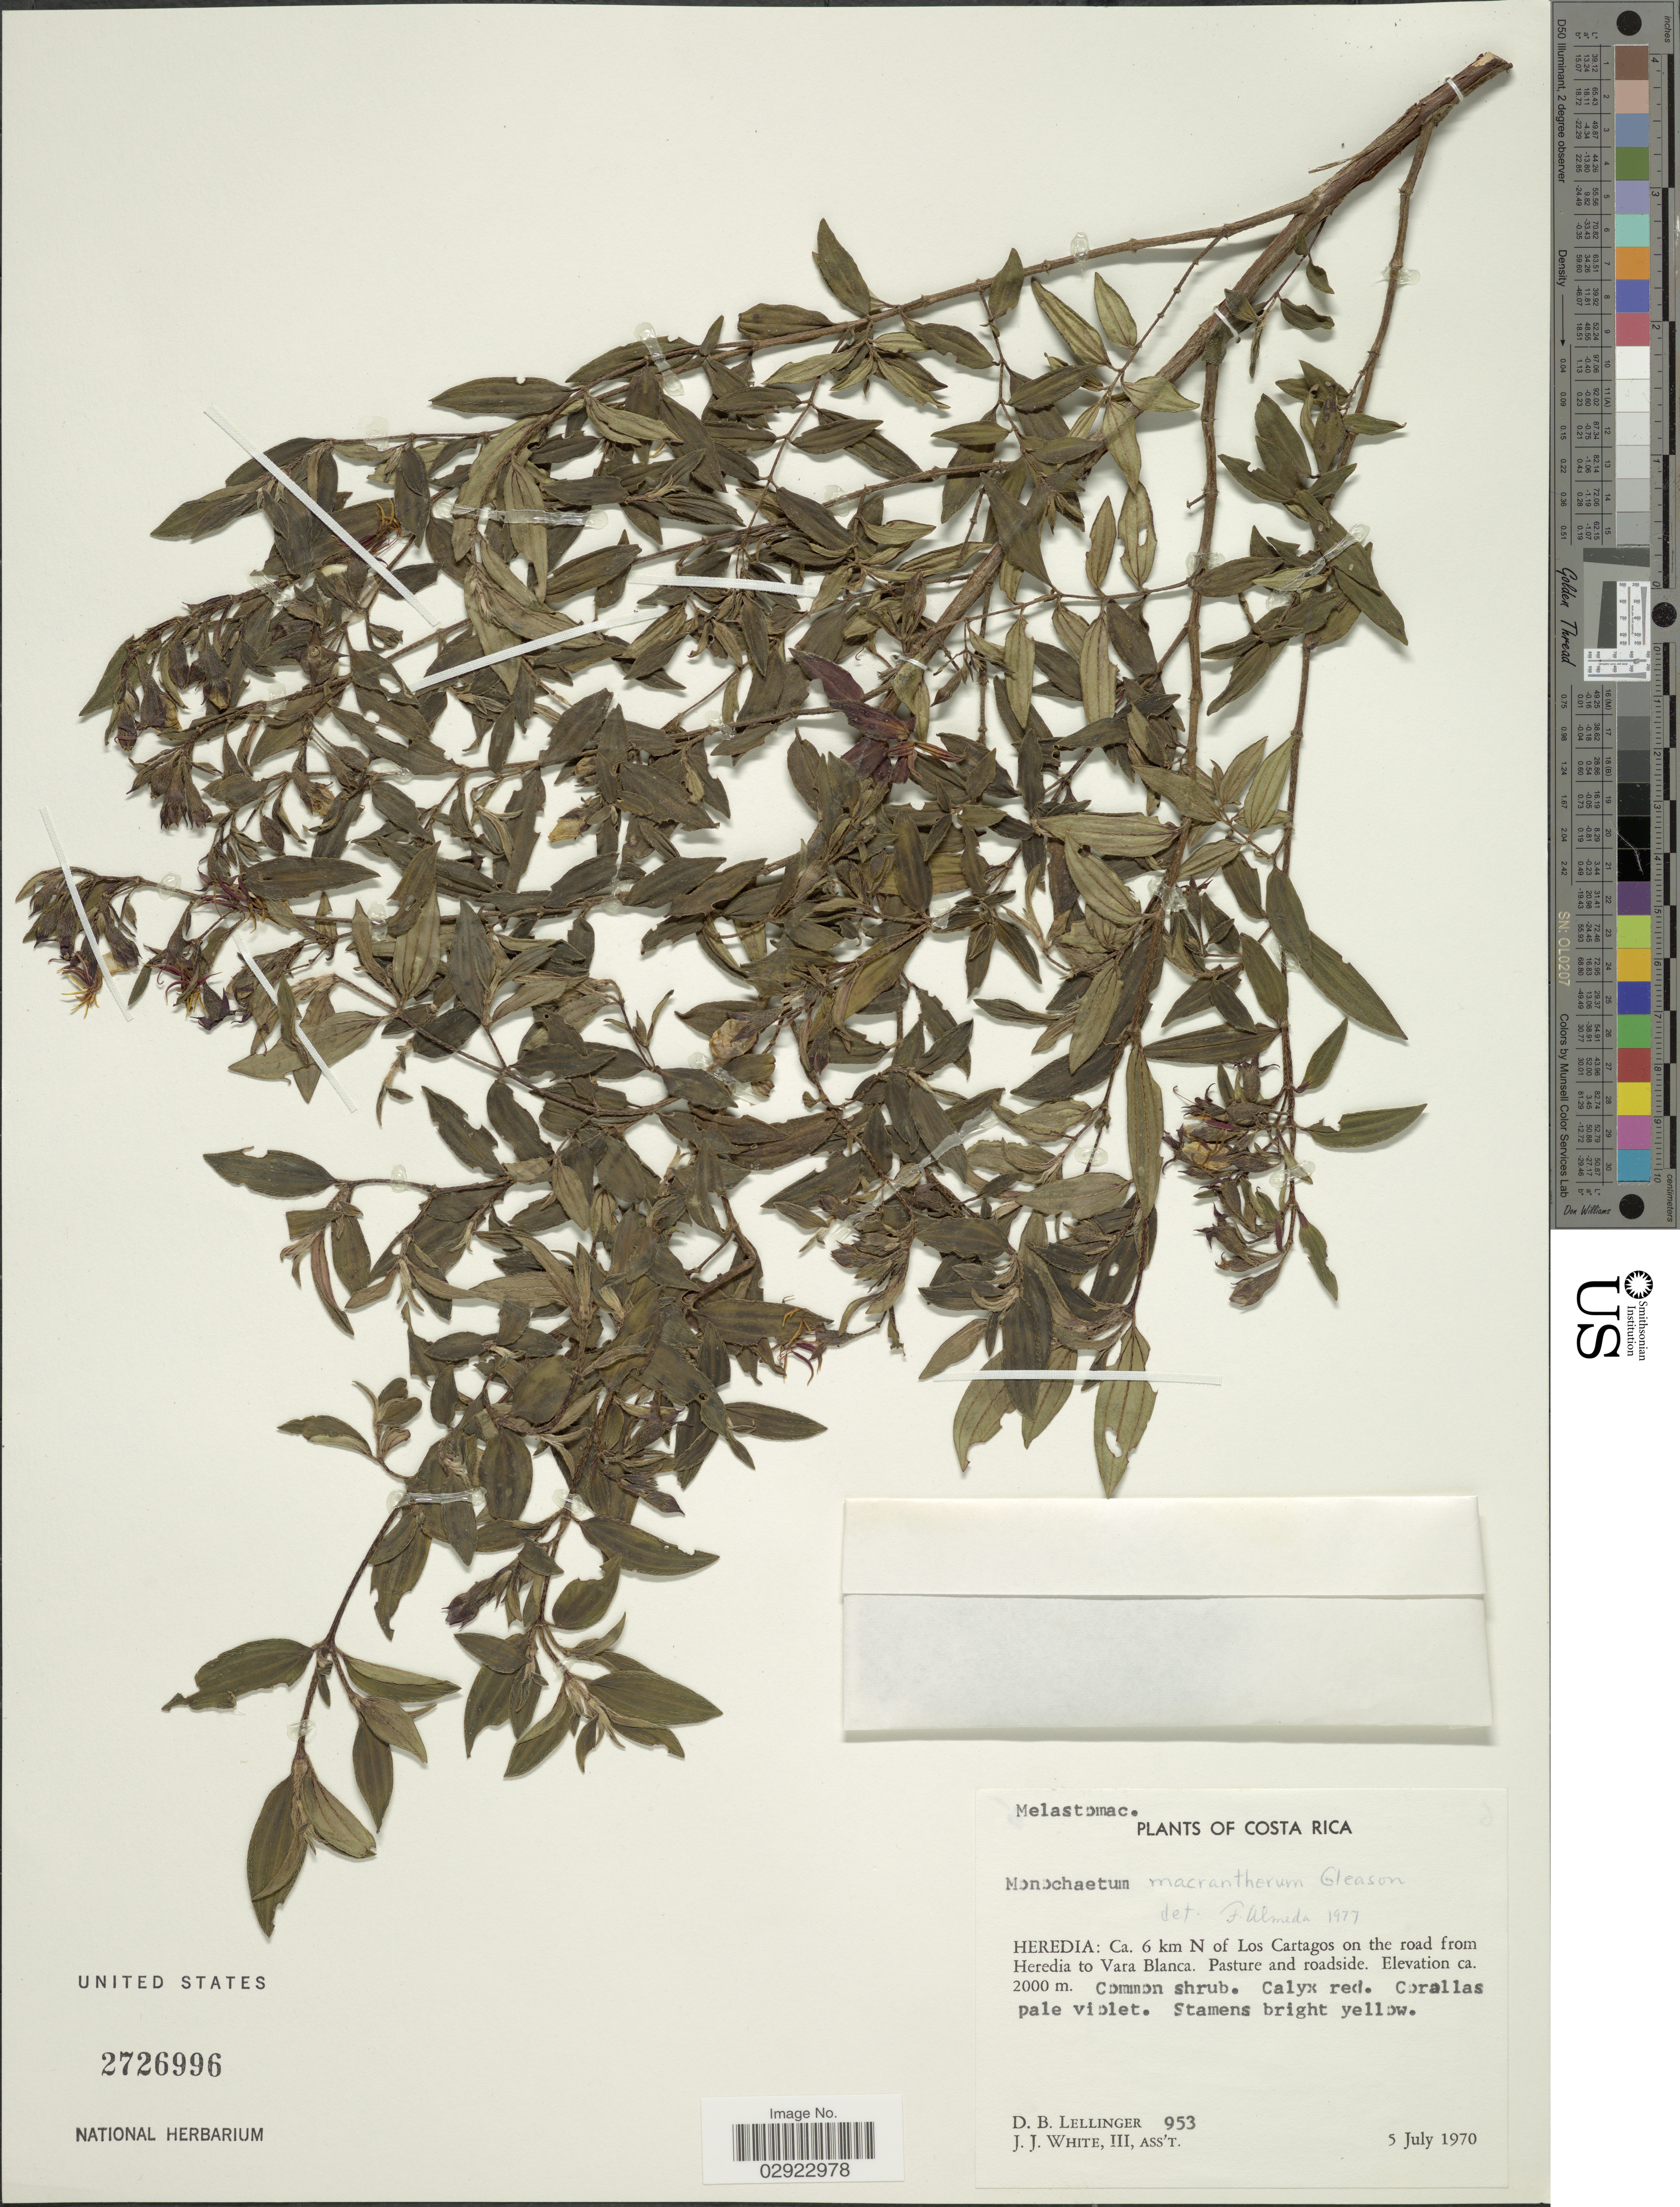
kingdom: Plantae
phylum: Tracheophyta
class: Magnoliopsida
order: Myrtales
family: Melastomataceae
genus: Monochaetum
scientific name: Monochaetum macrantherum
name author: Gleason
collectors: D. B. Lellinger & J. J. White III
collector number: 953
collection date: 1970-07-05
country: Costa Rica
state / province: Heredia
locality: Heredia: Ca. 6 km N of Los Cartagos on the road from Heredia to Vara Blanca.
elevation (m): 2000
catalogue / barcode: US 2726996